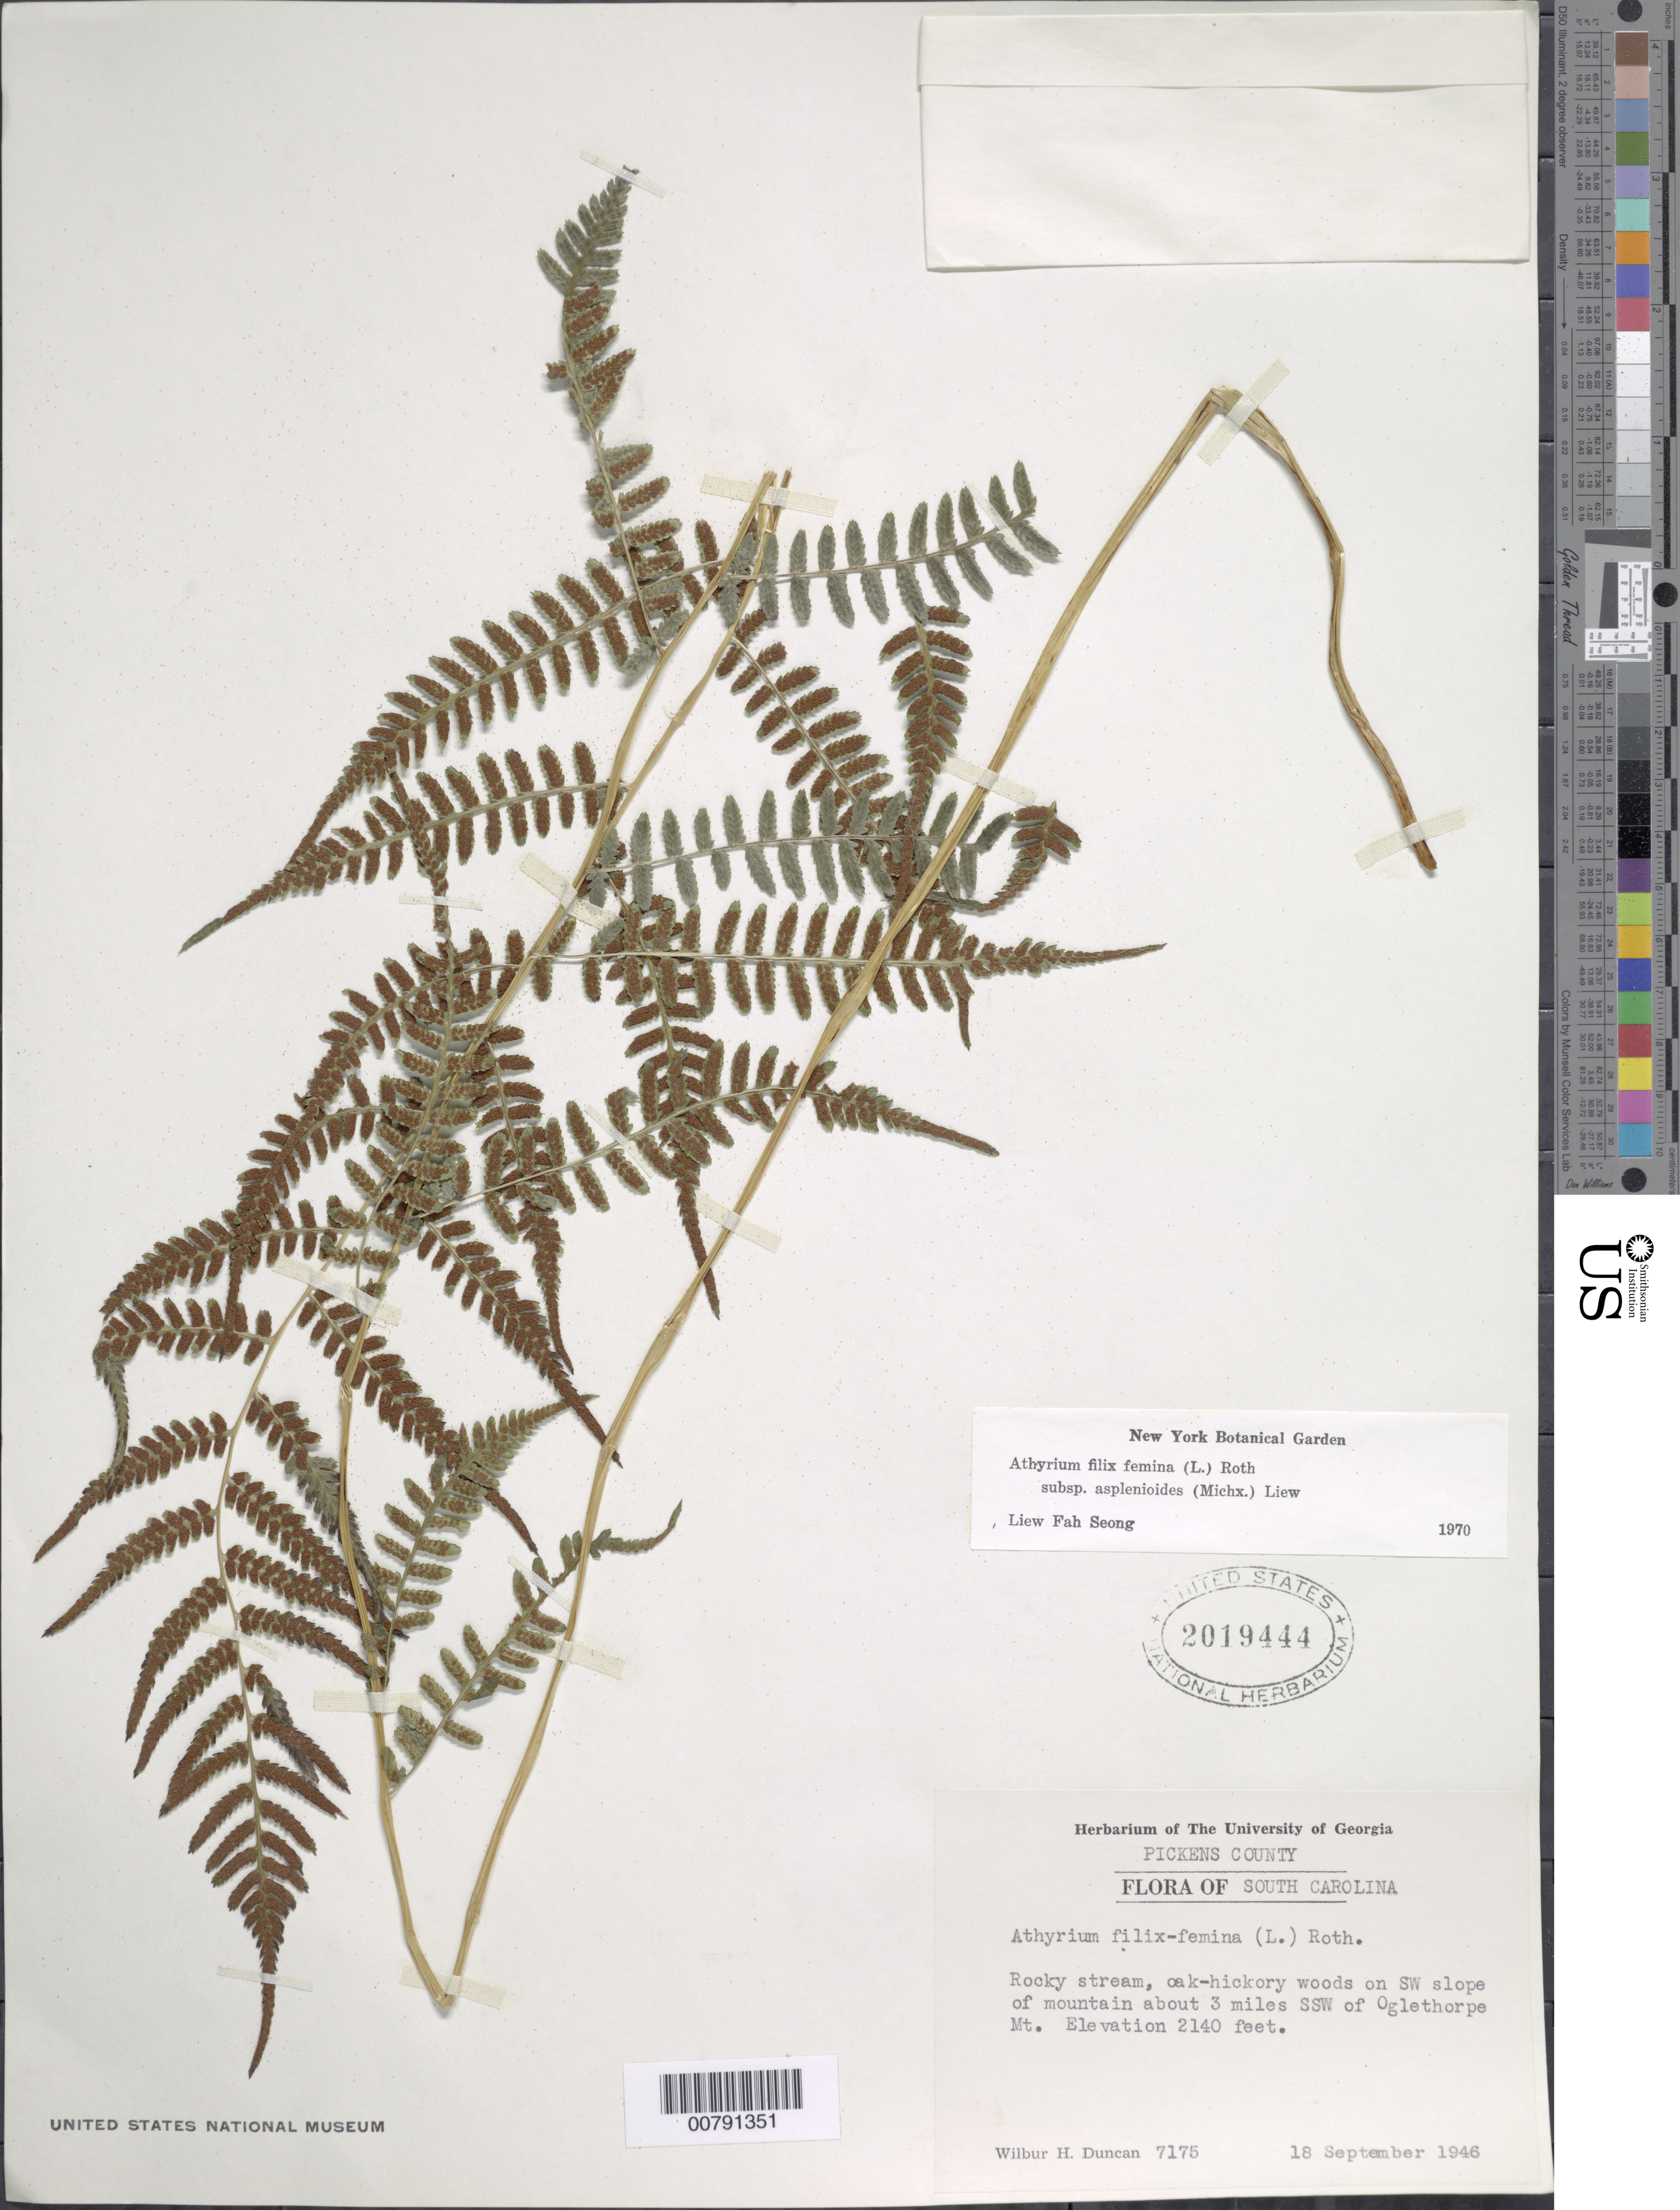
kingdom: Plantae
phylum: Tracheophyta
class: Polypodiopsida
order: Polypodiales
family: Athyriaceae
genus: Athyrium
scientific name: Athyrium filix-femina subsp. asplenioides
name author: (Michx.) Hultén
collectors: W. H. Duncan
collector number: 7175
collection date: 1946-09-18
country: United States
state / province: South Carolina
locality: Pickens County, Rocky stream, oak-hickory woods on SW slope of mountain about 3 miles SSW of Oglethorpe Mt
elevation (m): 652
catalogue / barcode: US 2019444